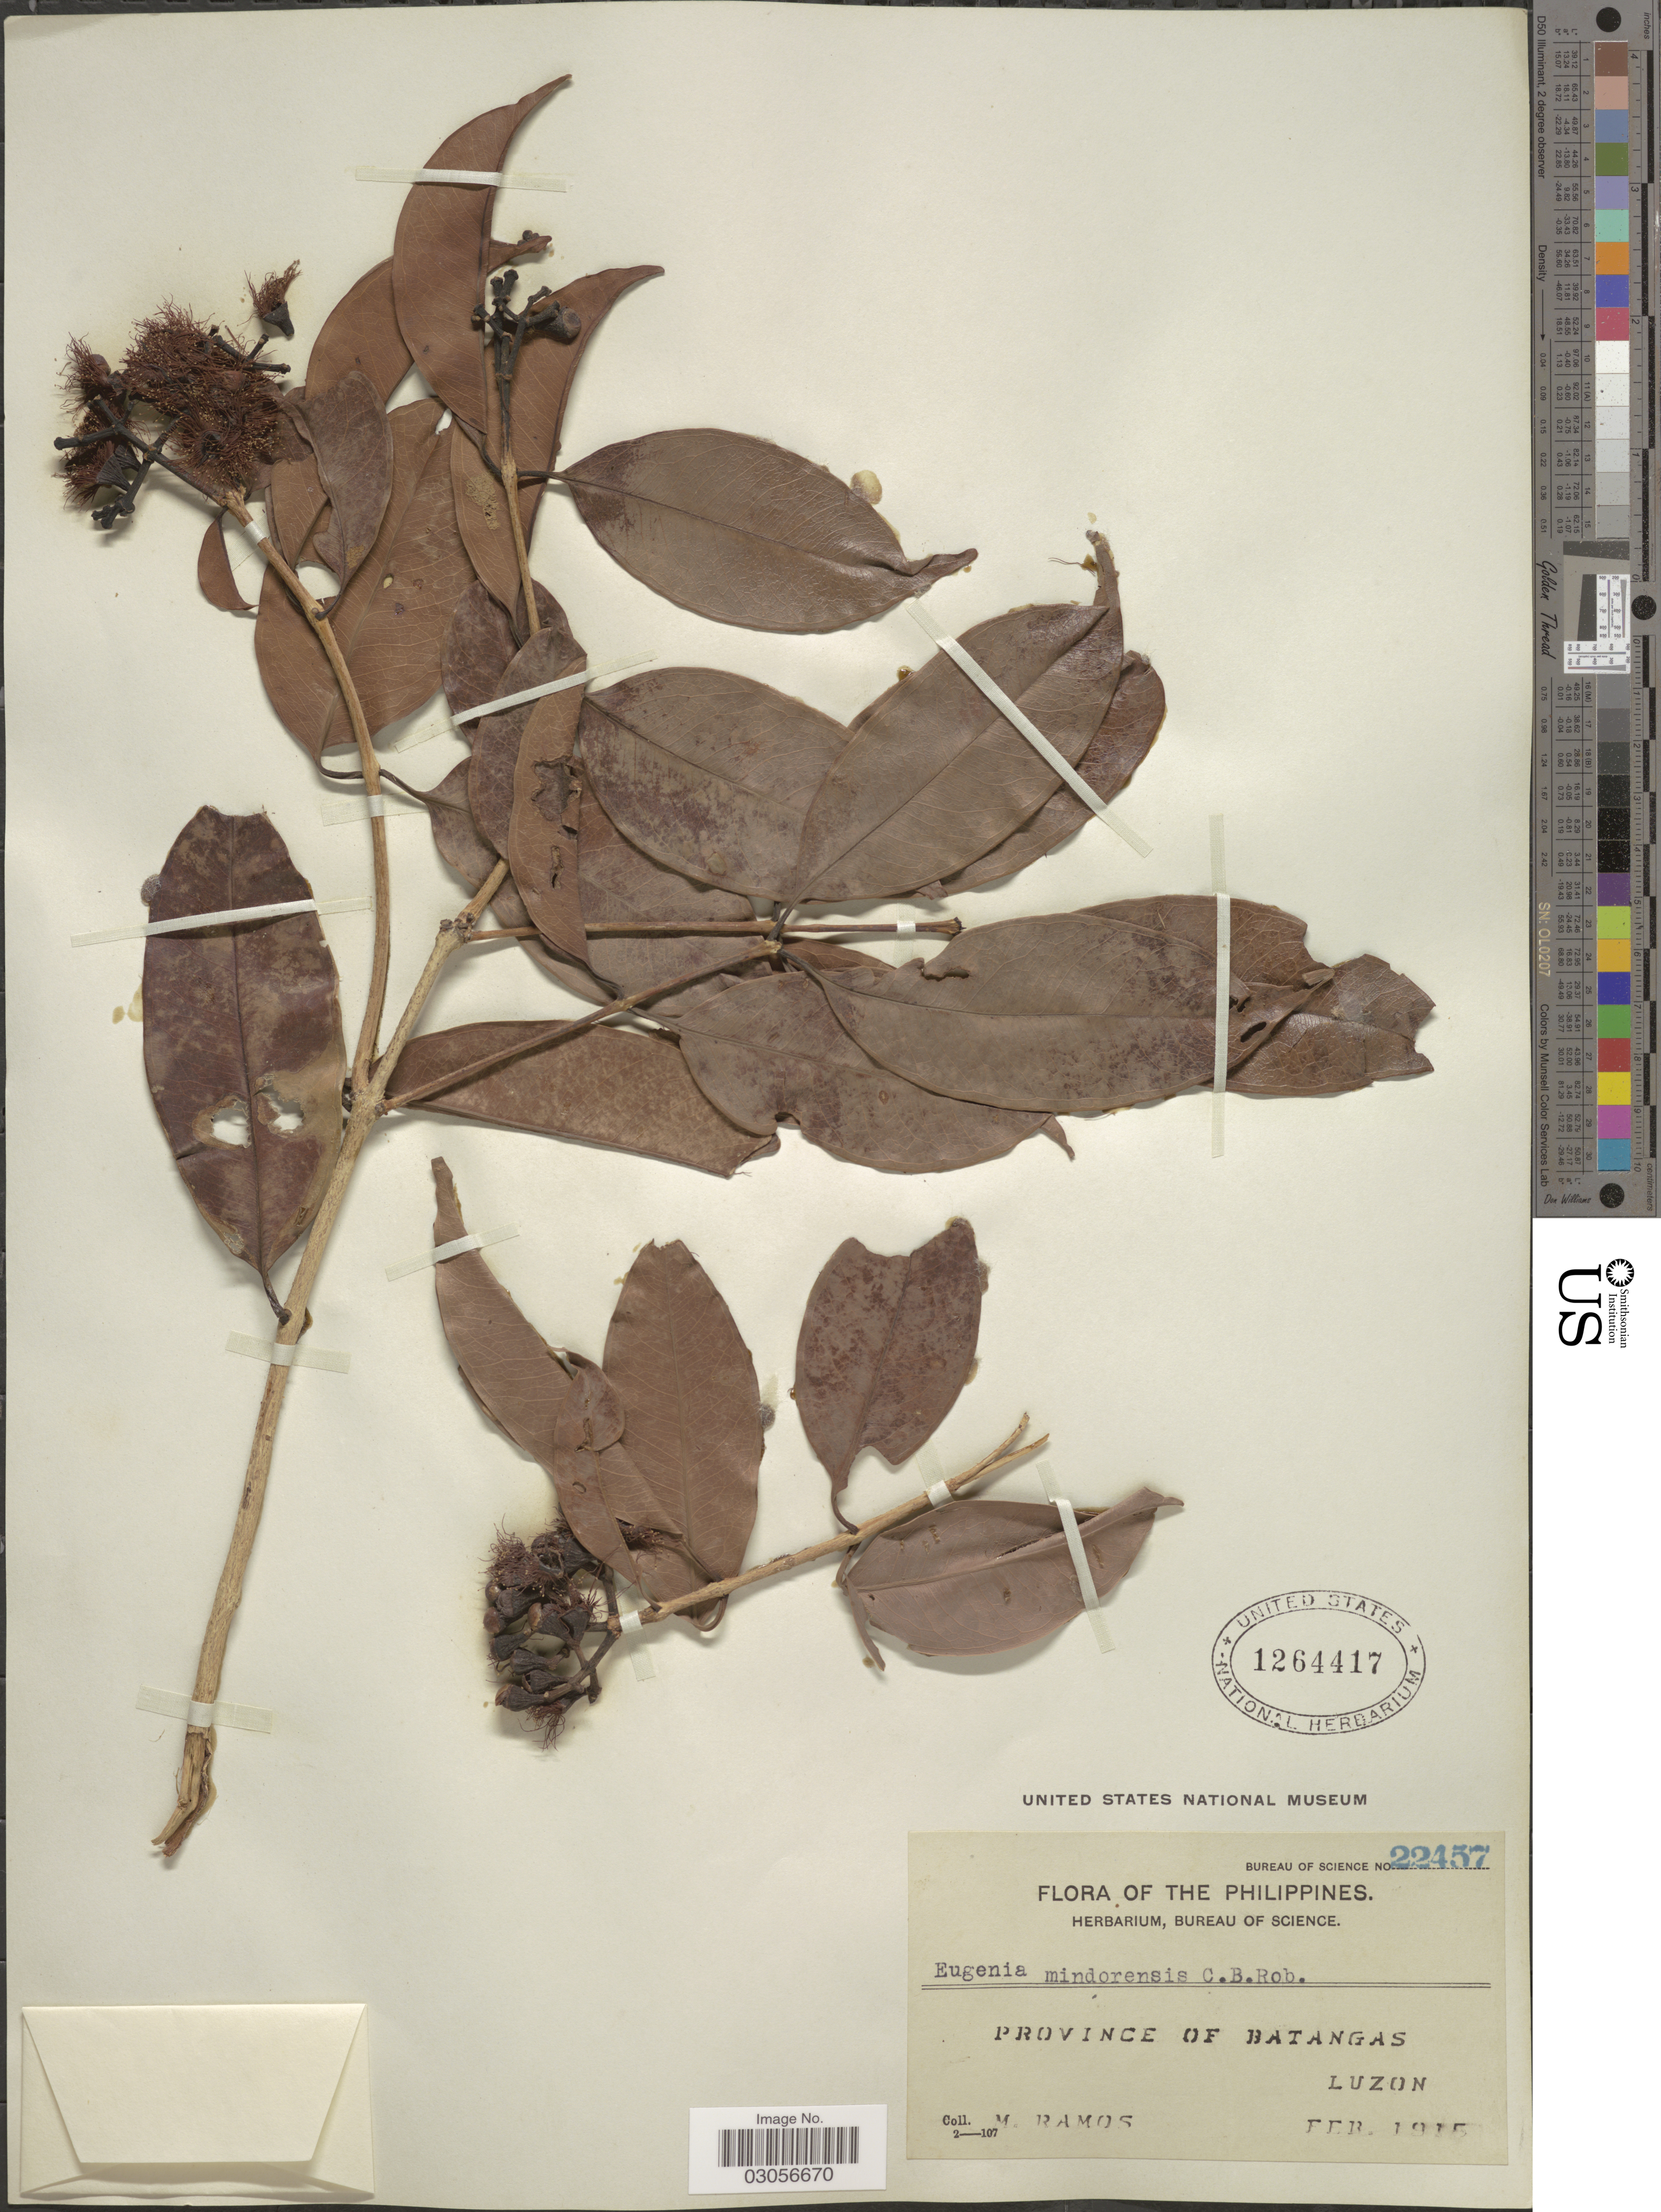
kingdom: Plantae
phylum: Tracheophyta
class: Magnoliopsida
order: Myrtales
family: Myrtaceae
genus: Syzygium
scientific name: Syzygium mindorense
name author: (C.B. Rob.) Masam.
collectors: M. Ramos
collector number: Bureau of Science 22457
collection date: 1915-02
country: Philippines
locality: Province of Batangas. Luzon.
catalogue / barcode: US 1264417